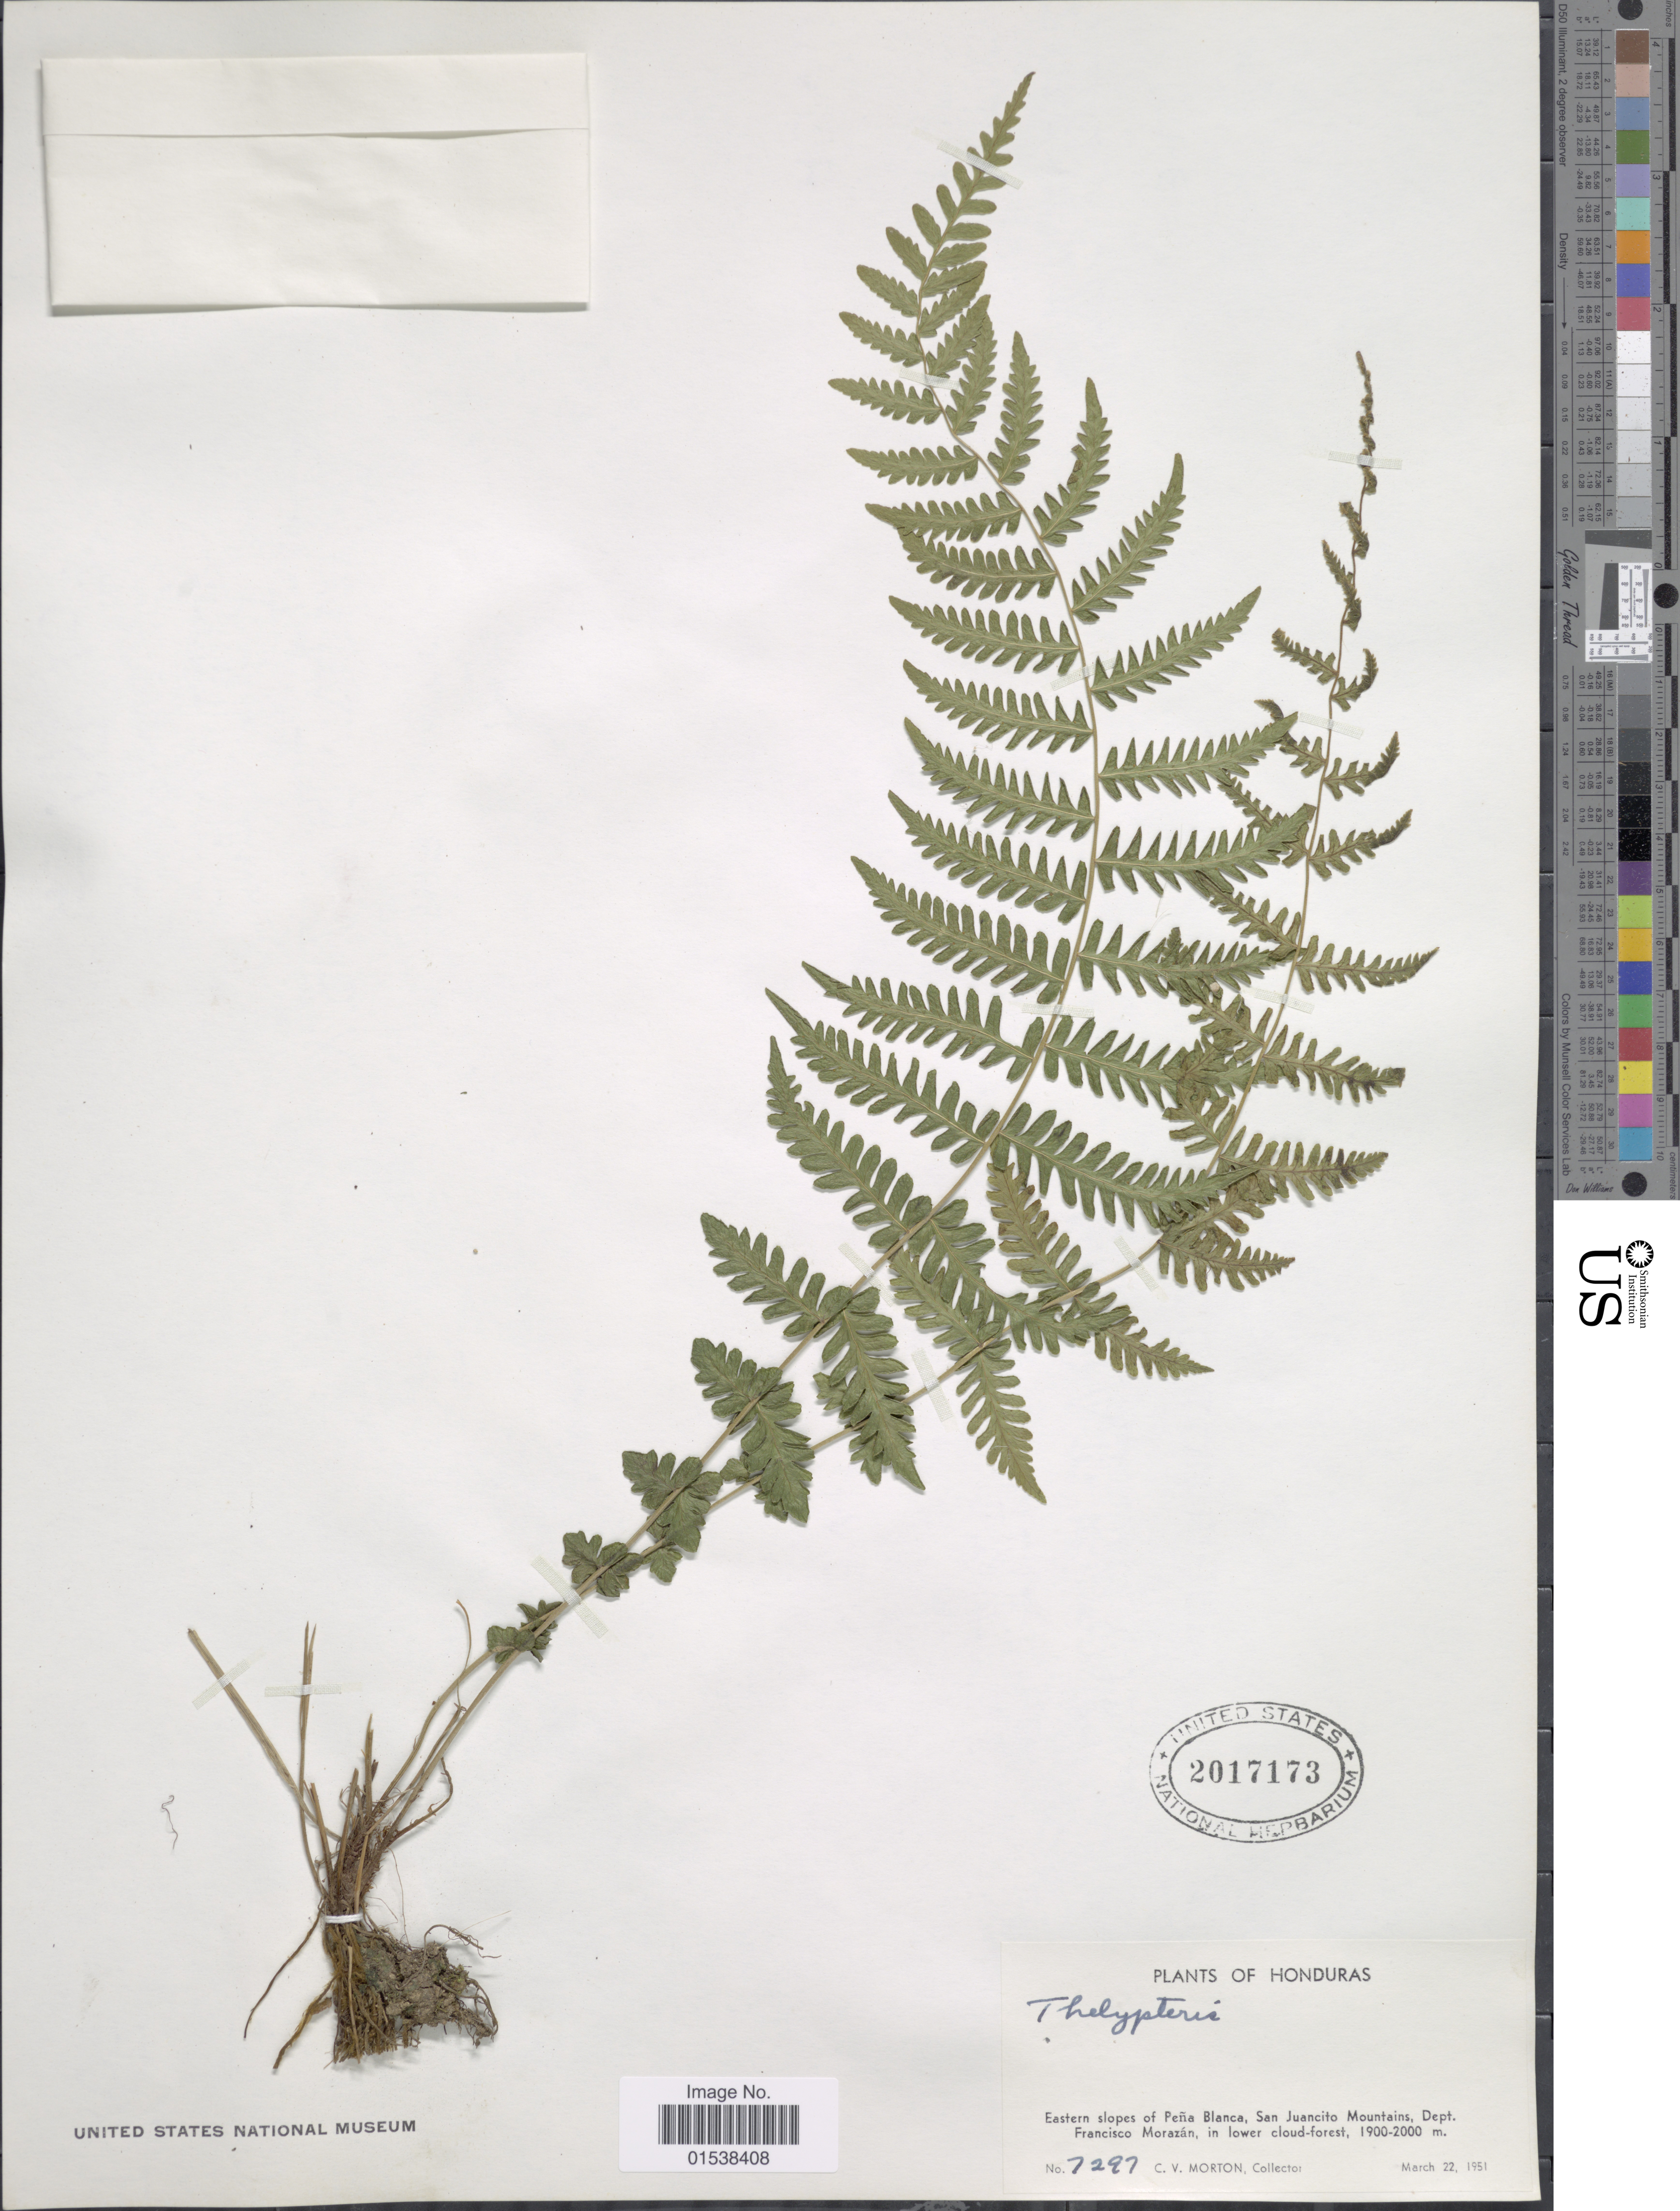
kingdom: Plantae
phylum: Tracheophyta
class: Polypodiopsida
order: Polypodiales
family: Thelypteridaceae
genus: Amauropelta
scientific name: Amauropelta melanochlaena (C. Chr.) comb. nov., ined 2015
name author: (C. Chr.)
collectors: C. V. Morton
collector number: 7297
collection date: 1951-03-22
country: Honduras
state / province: Fco. Morazán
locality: Eastern slopes of Pena Blanca, San Juancito Mountains, Dept. Francisco Morazan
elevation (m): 1900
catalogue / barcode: US 2017173